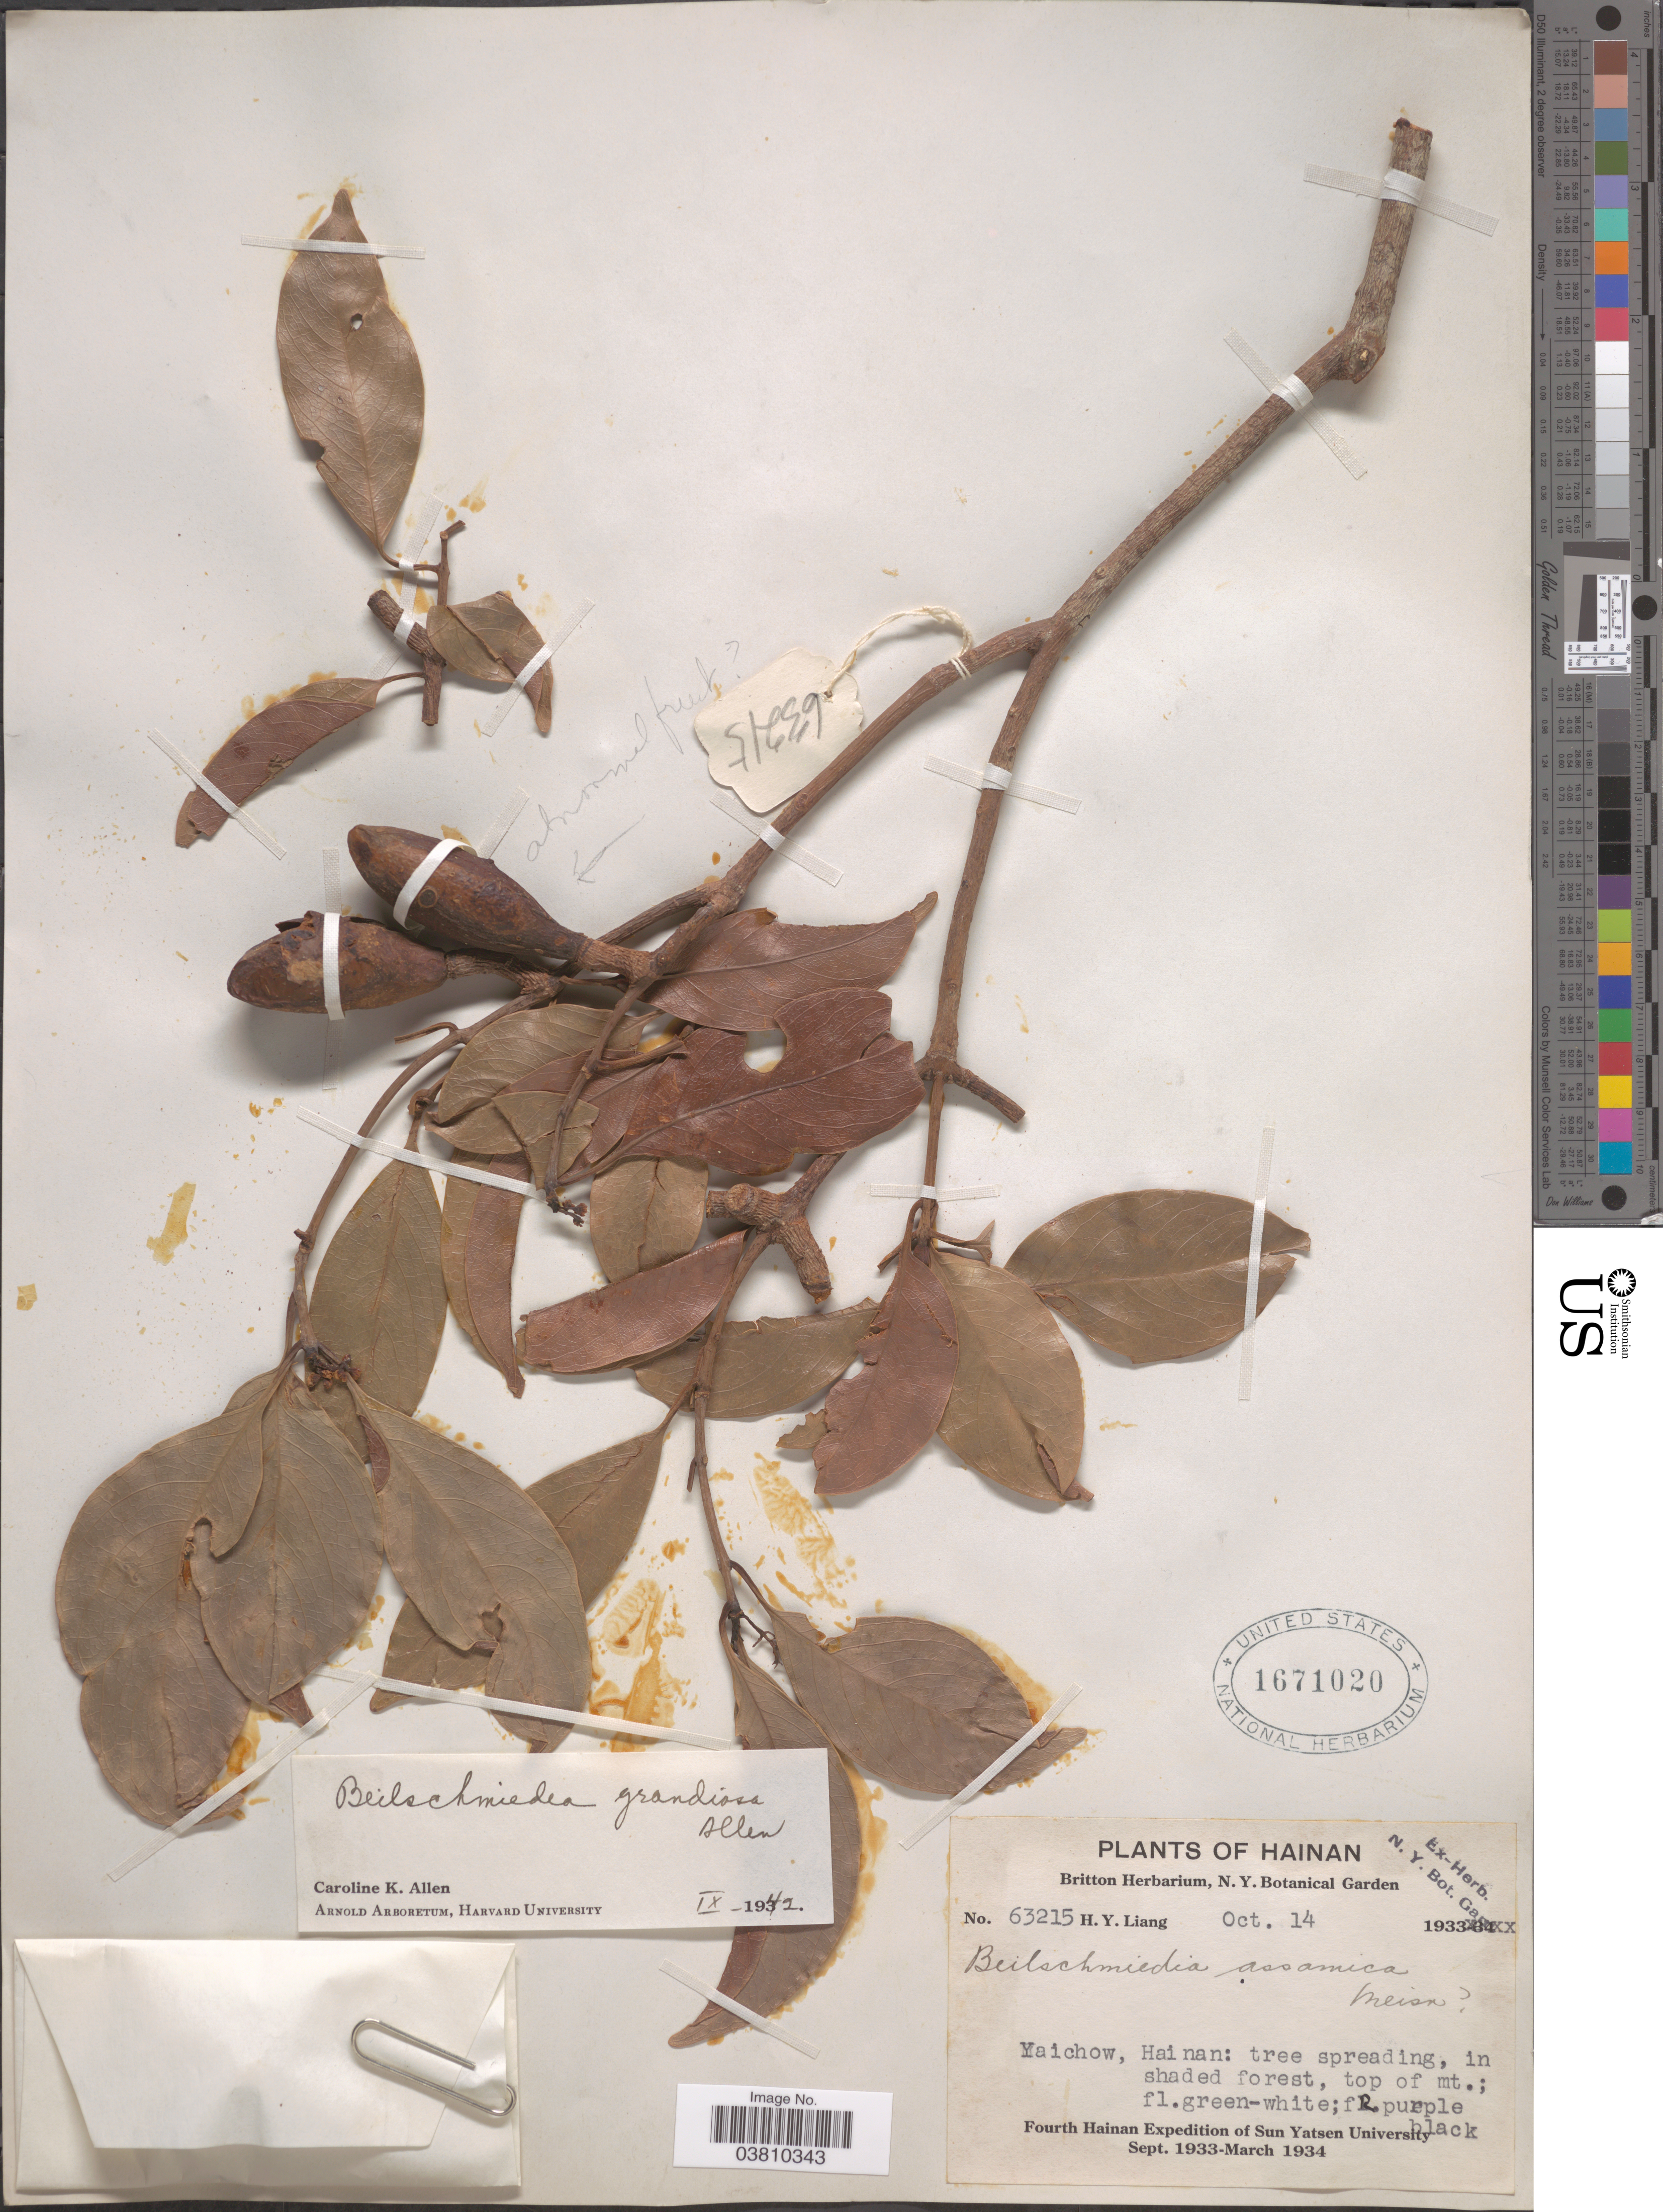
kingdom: Plantae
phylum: Tracheophyta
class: Magnoliopsida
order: Laurales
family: Lauraceae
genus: Beilschmiedia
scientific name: Beilschmiedia grandiosa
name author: C.K. Allen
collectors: H. Y. Liang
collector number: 63215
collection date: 1933-10-14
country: China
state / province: Hainan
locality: Yaichow, in shaded forest, on top of mt.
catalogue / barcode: US 1671020